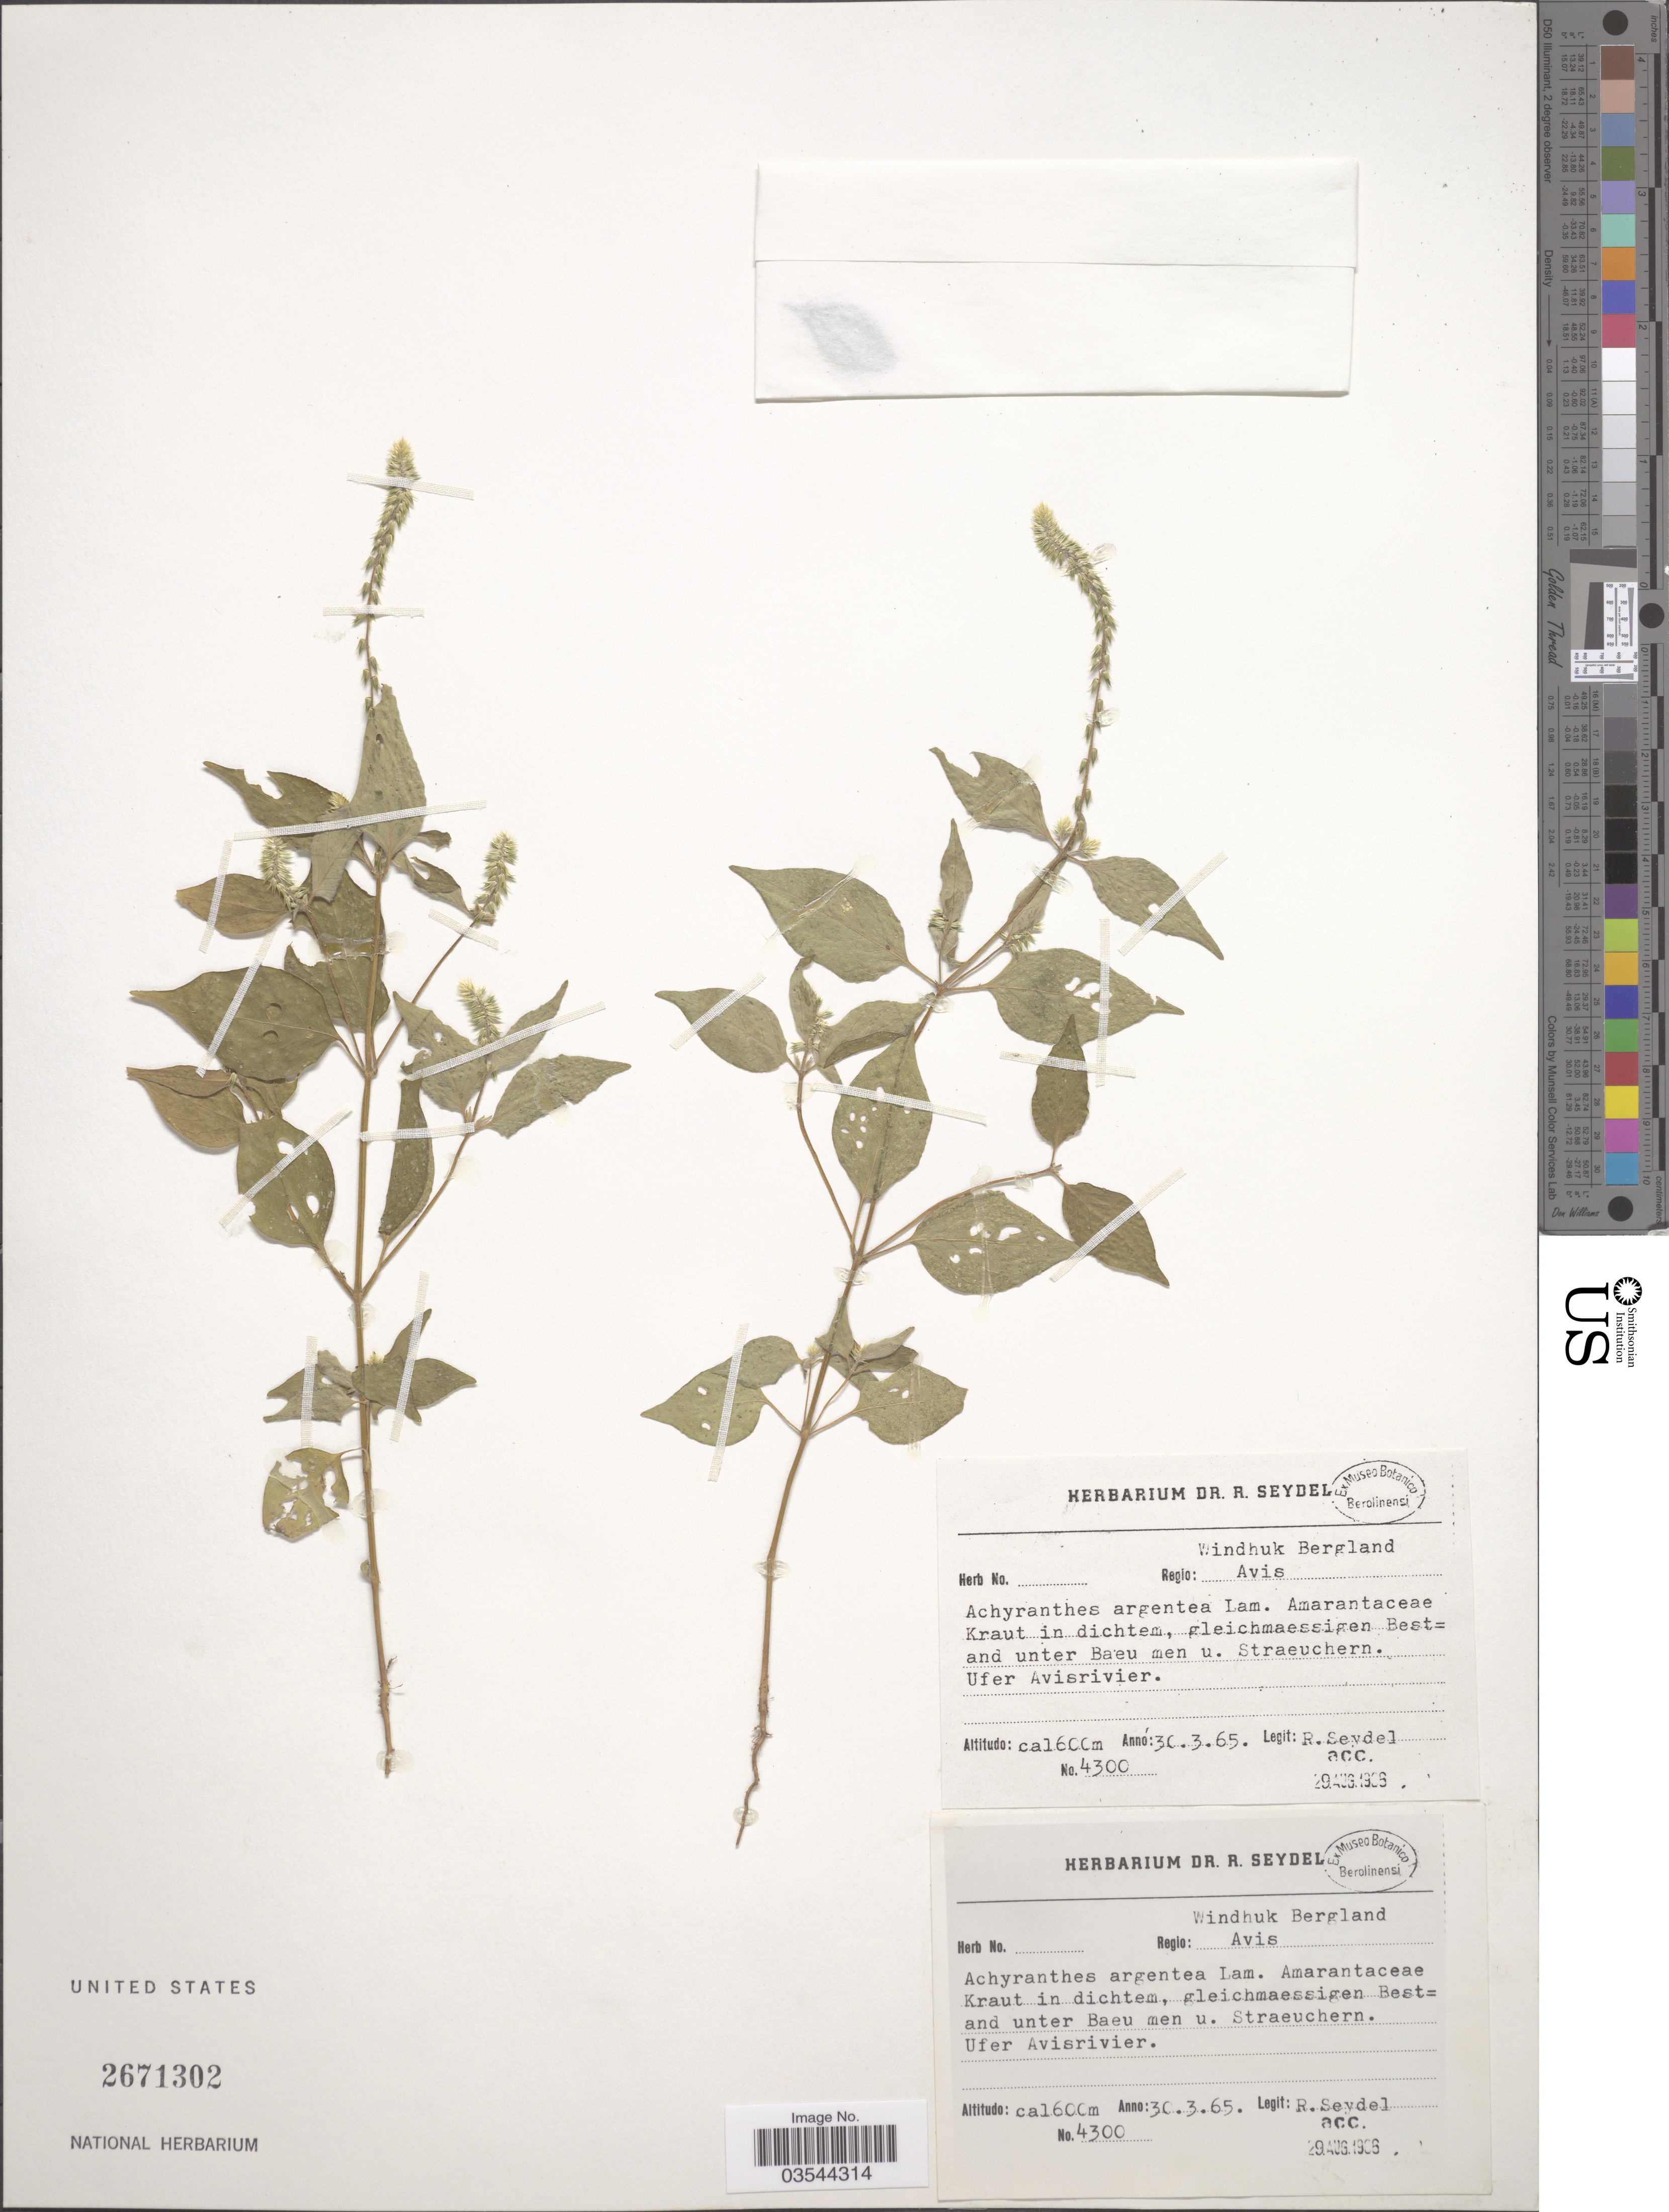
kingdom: Plantae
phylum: Tracheophyta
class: Magnoliopsida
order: Caryophyllales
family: Amaranthaceae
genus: Achyranthes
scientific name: Achyranthes aspera var. sicula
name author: L.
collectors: R. Seydel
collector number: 4300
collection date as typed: Transcribed d/m/y: 30/3/65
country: Namibia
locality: Regio: Windhuk Bergland Avis. Ufer Avisrivier.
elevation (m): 1600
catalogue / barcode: US 2671302